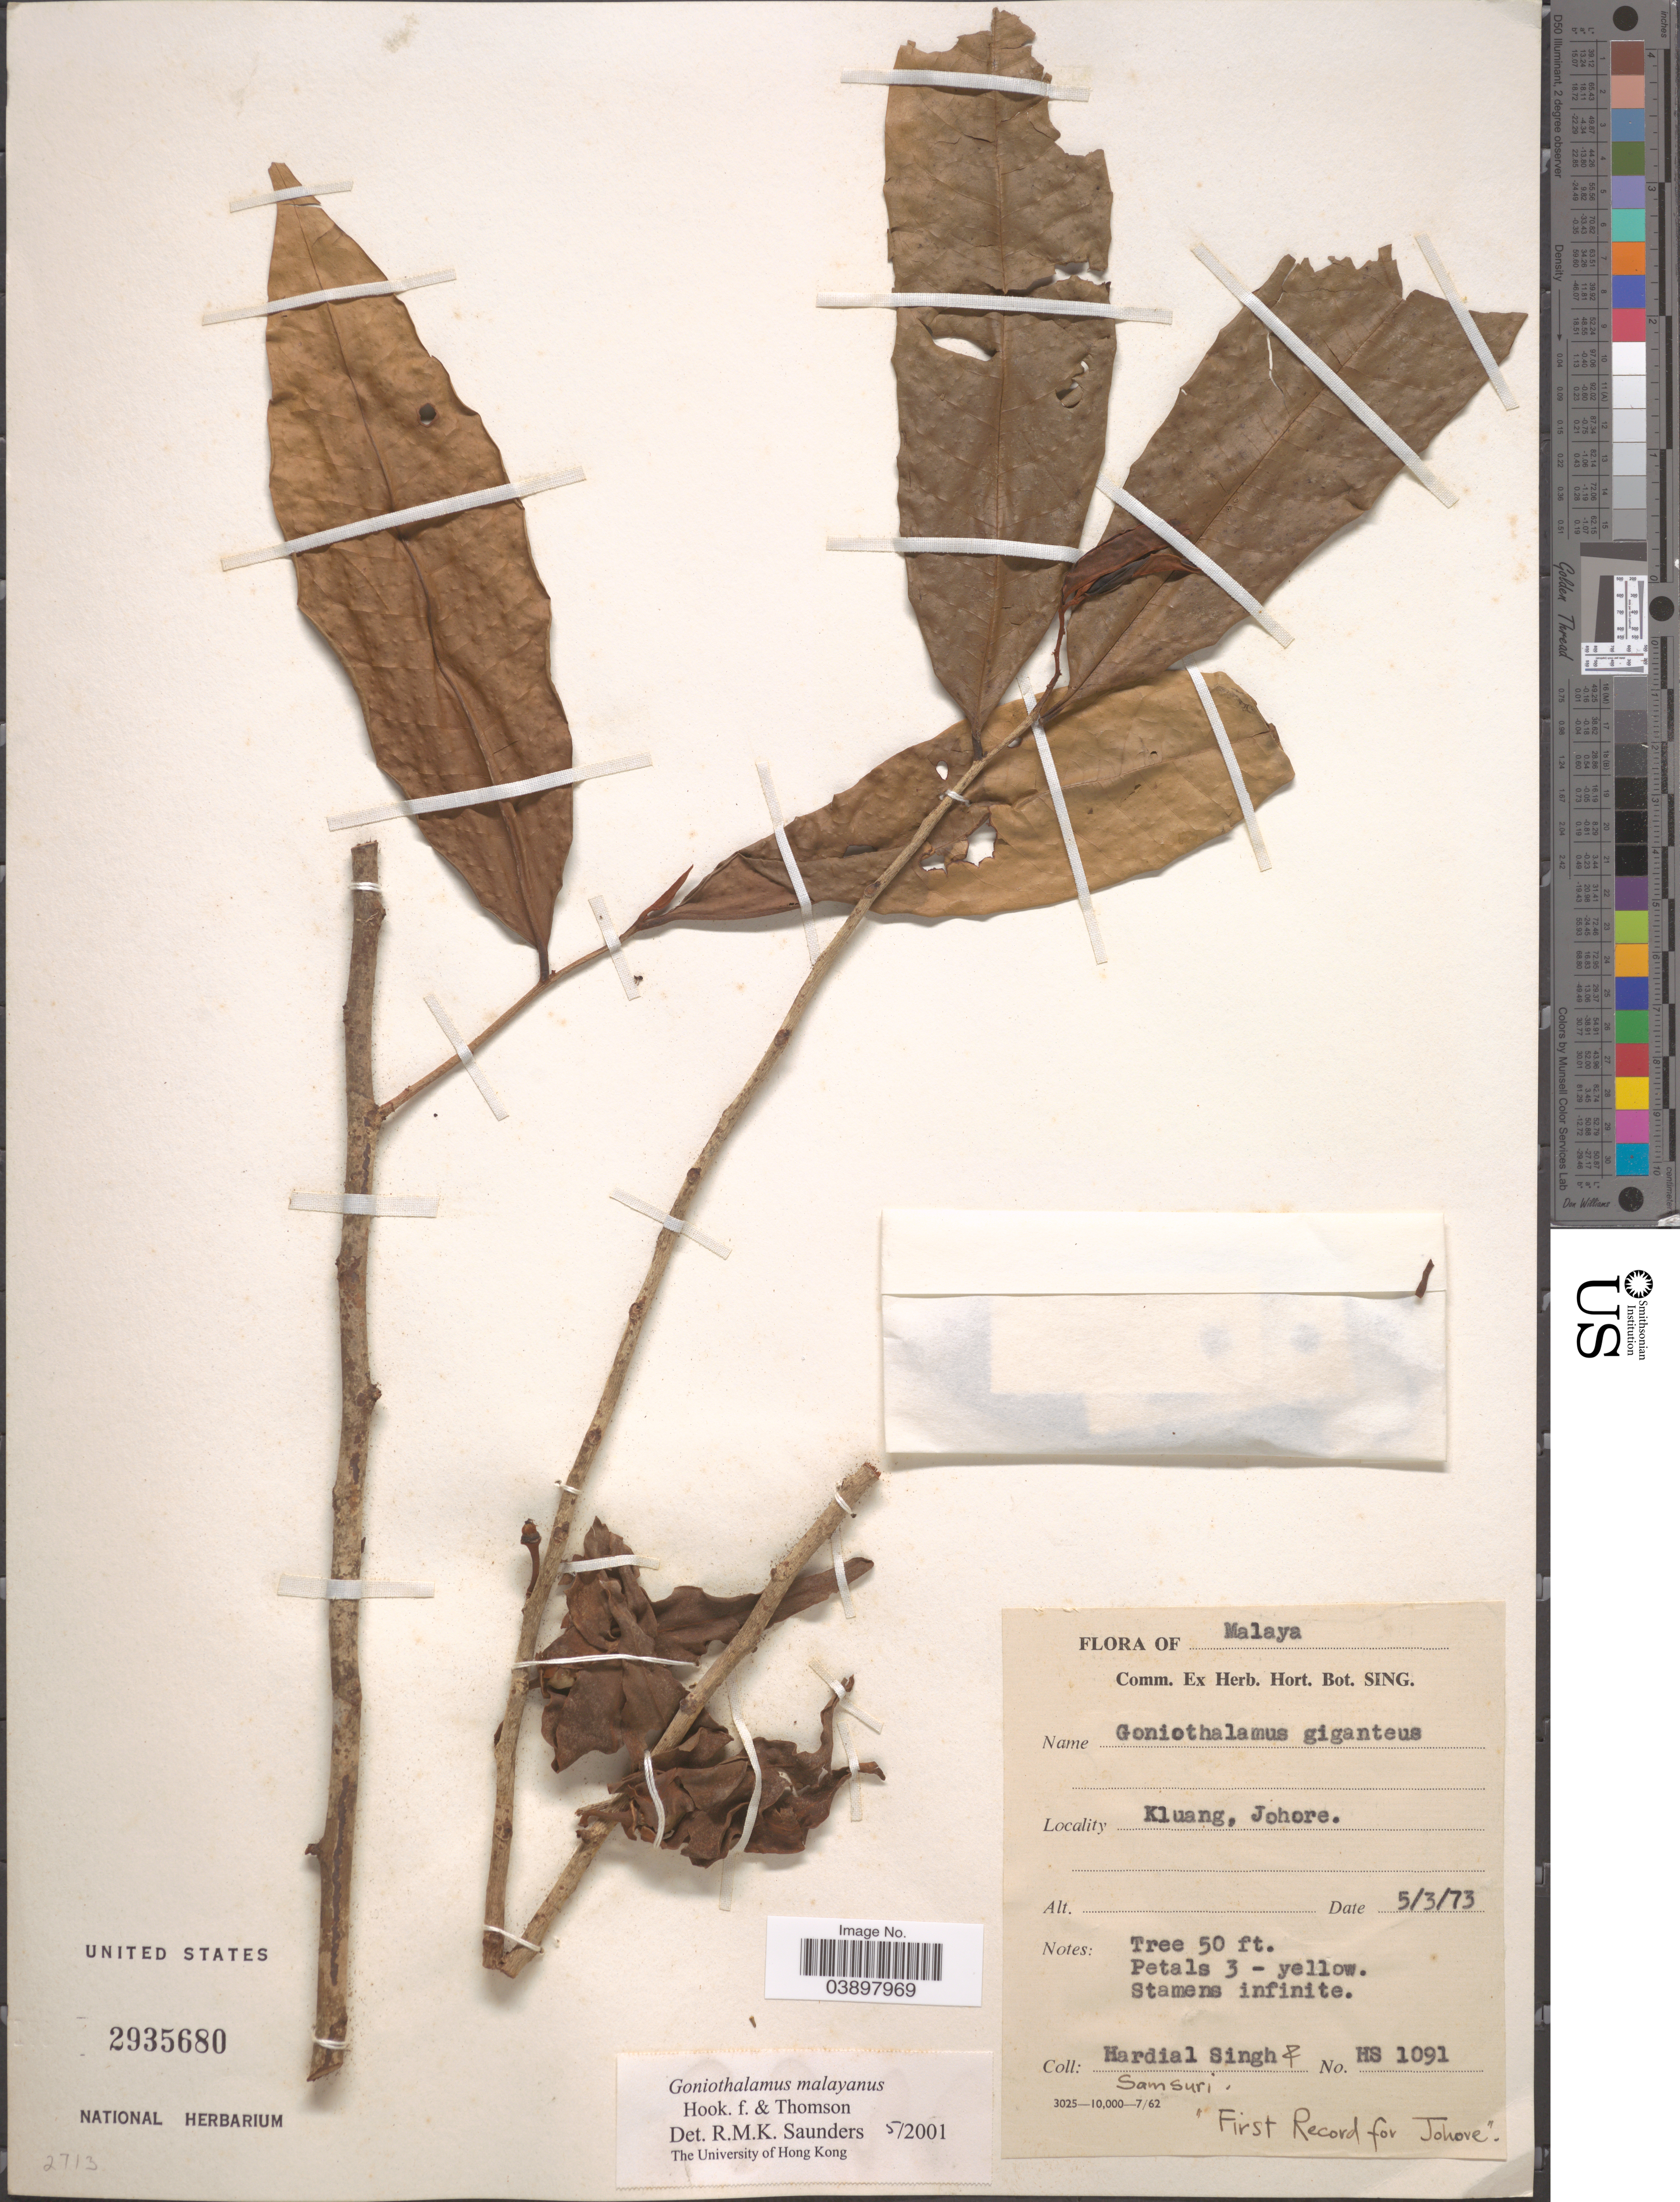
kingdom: Plantae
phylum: Tracheophyta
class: Magnoliopsida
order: Magnoliales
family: Annonaceae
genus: Goniothalamus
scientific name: Goniothalamus malayanus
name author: Hook. f. & Thomson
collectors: H. Singh & -. Samsuri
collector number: HS1091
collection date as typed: Transcribed d/m/y: 5/3/73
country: Malaysia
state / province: Johor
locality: Malaya. Kluang, Johore.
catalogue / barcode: US 2935680